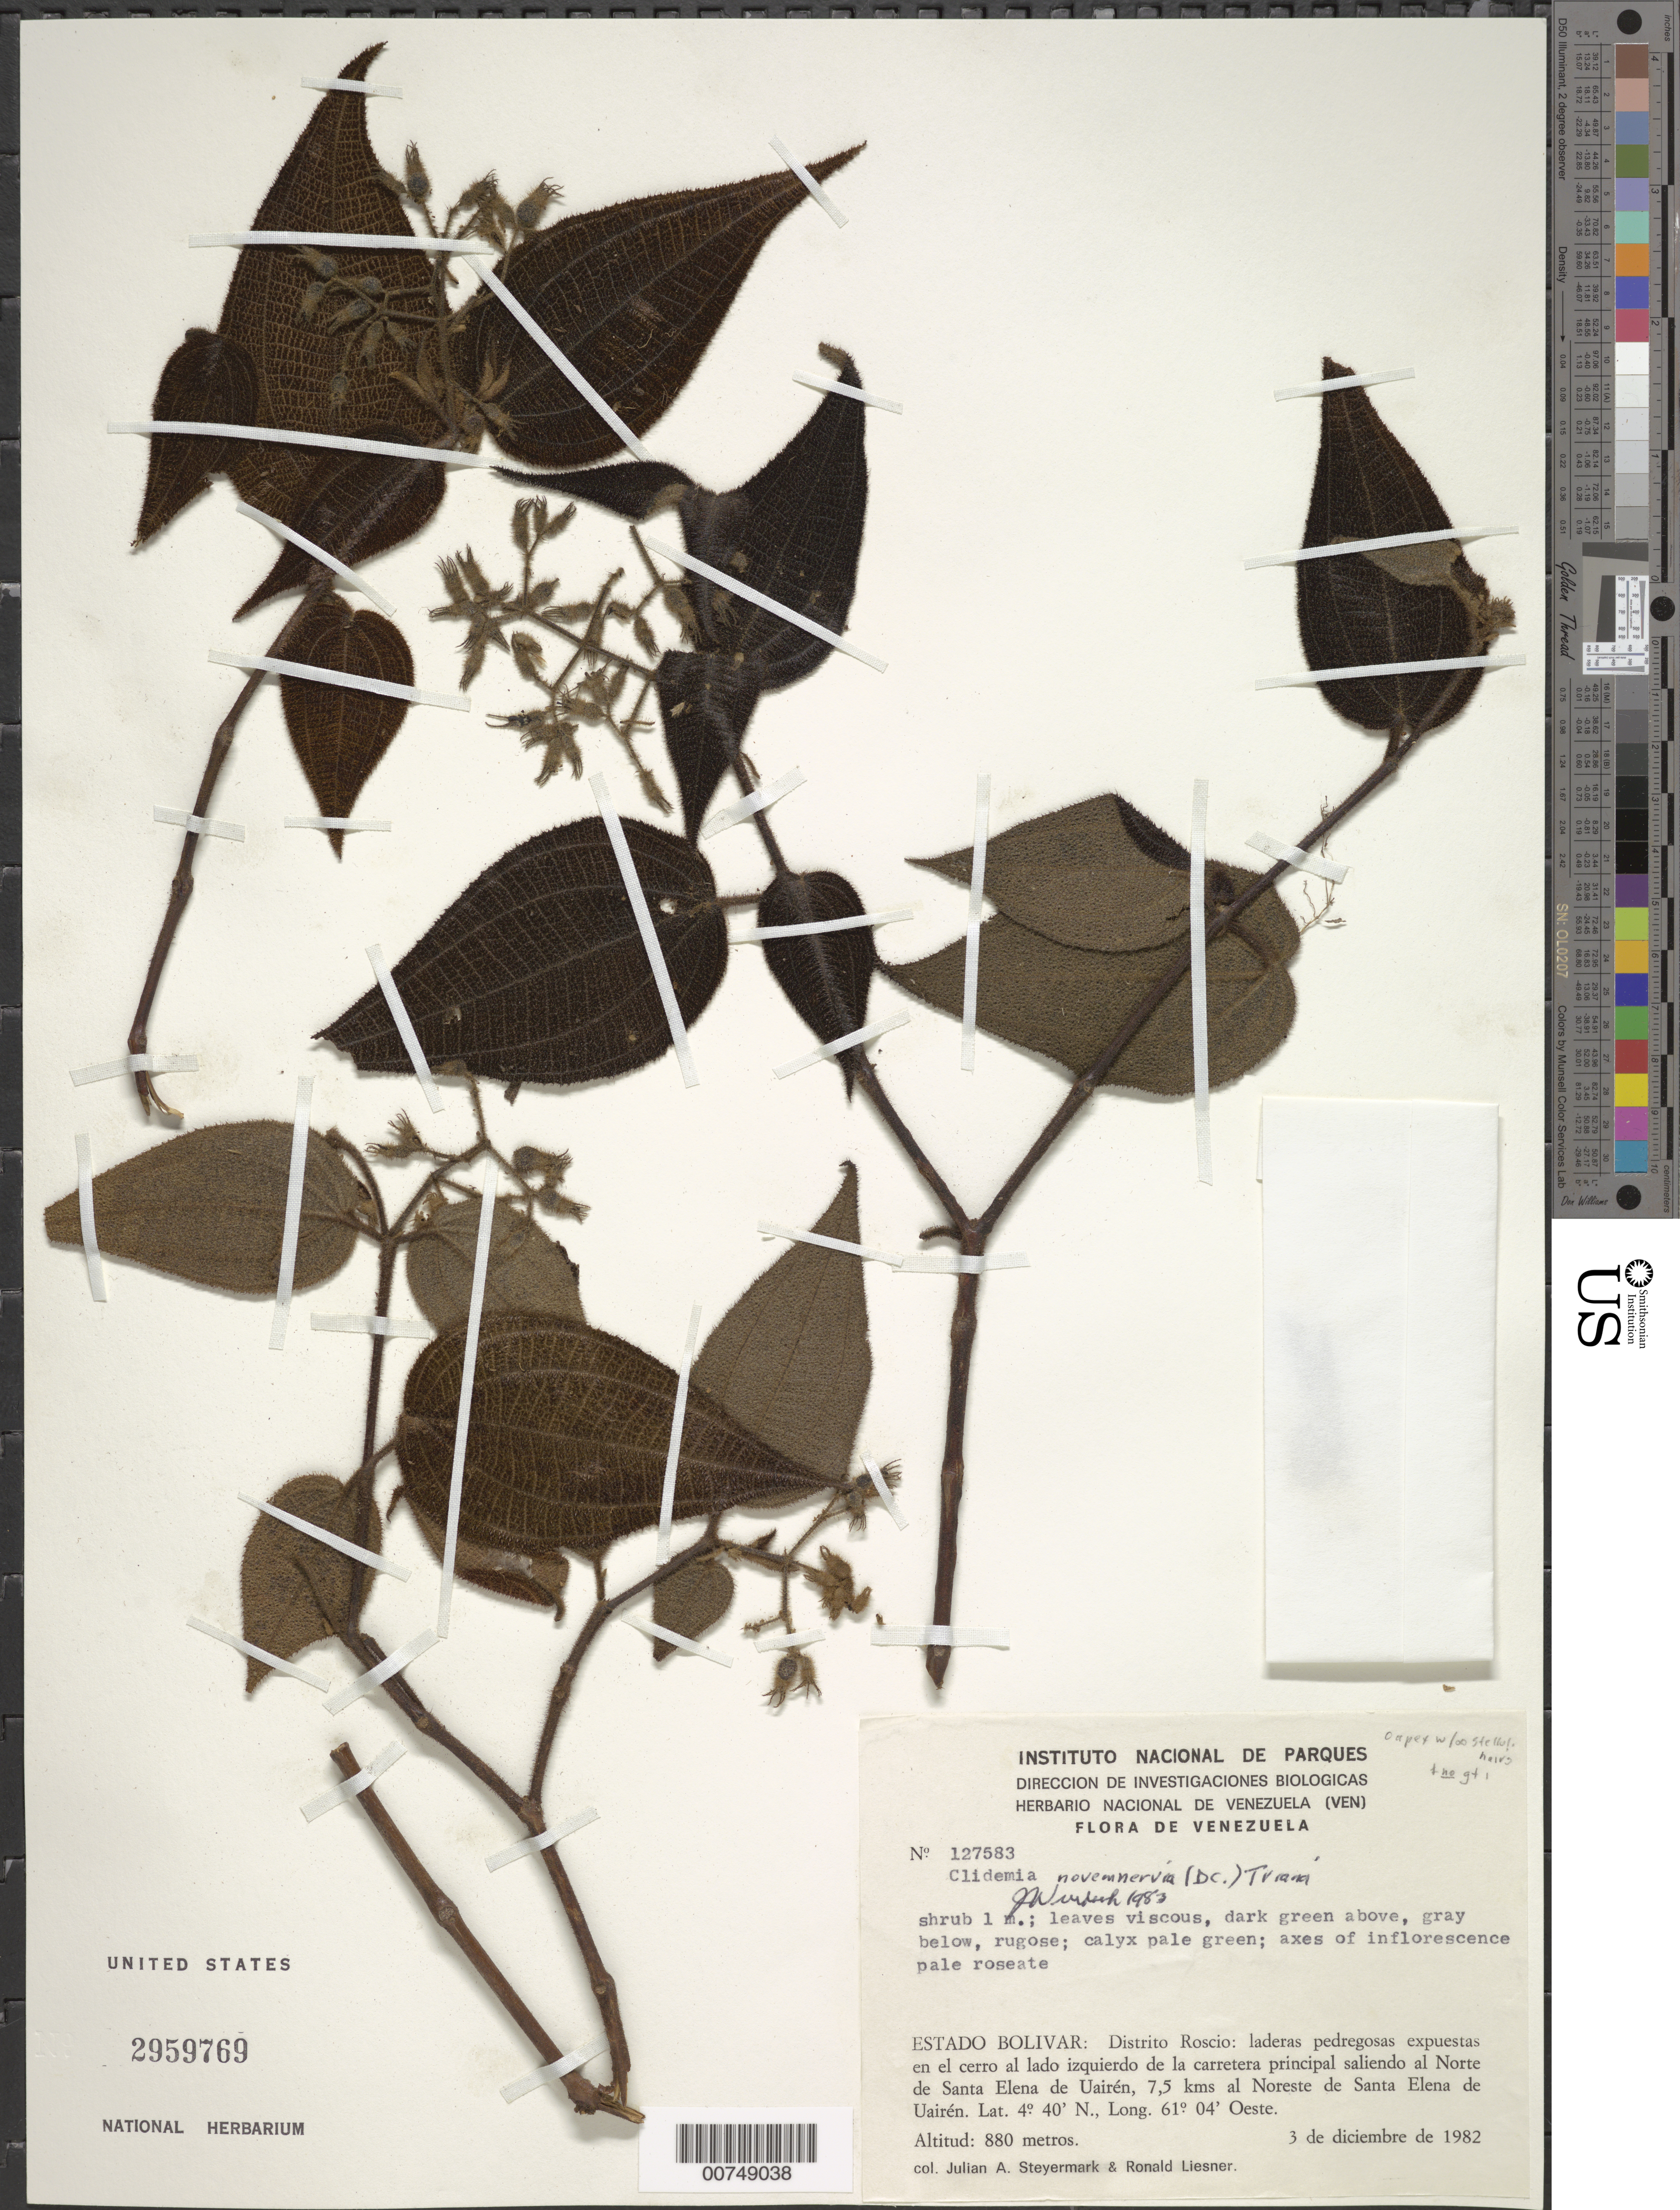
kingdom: Plantae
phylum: Tracheophyta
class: Magnoliopsida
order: Myrtales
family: Melastomataceae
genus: Clidemia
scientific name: Clidemia novemnervia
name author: (DC.) Triana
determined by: Wurdack, John J., (US), US (UNITED STATES)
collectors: J. Steyermark & R. L. Liesner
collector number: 127583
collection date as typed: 3-Dec-82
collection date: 1982-12-03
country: Venezuela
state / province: Bolívar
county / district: Roscio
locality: Santa Elena de Uairén, izquierdo de la carretera principal saliendo al Norte, 7.5 km al NE de Santa Elena de Uairén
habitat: Laderas pedregosas expuestas en el cerro al lado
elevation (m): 880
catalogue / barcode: US 2969769